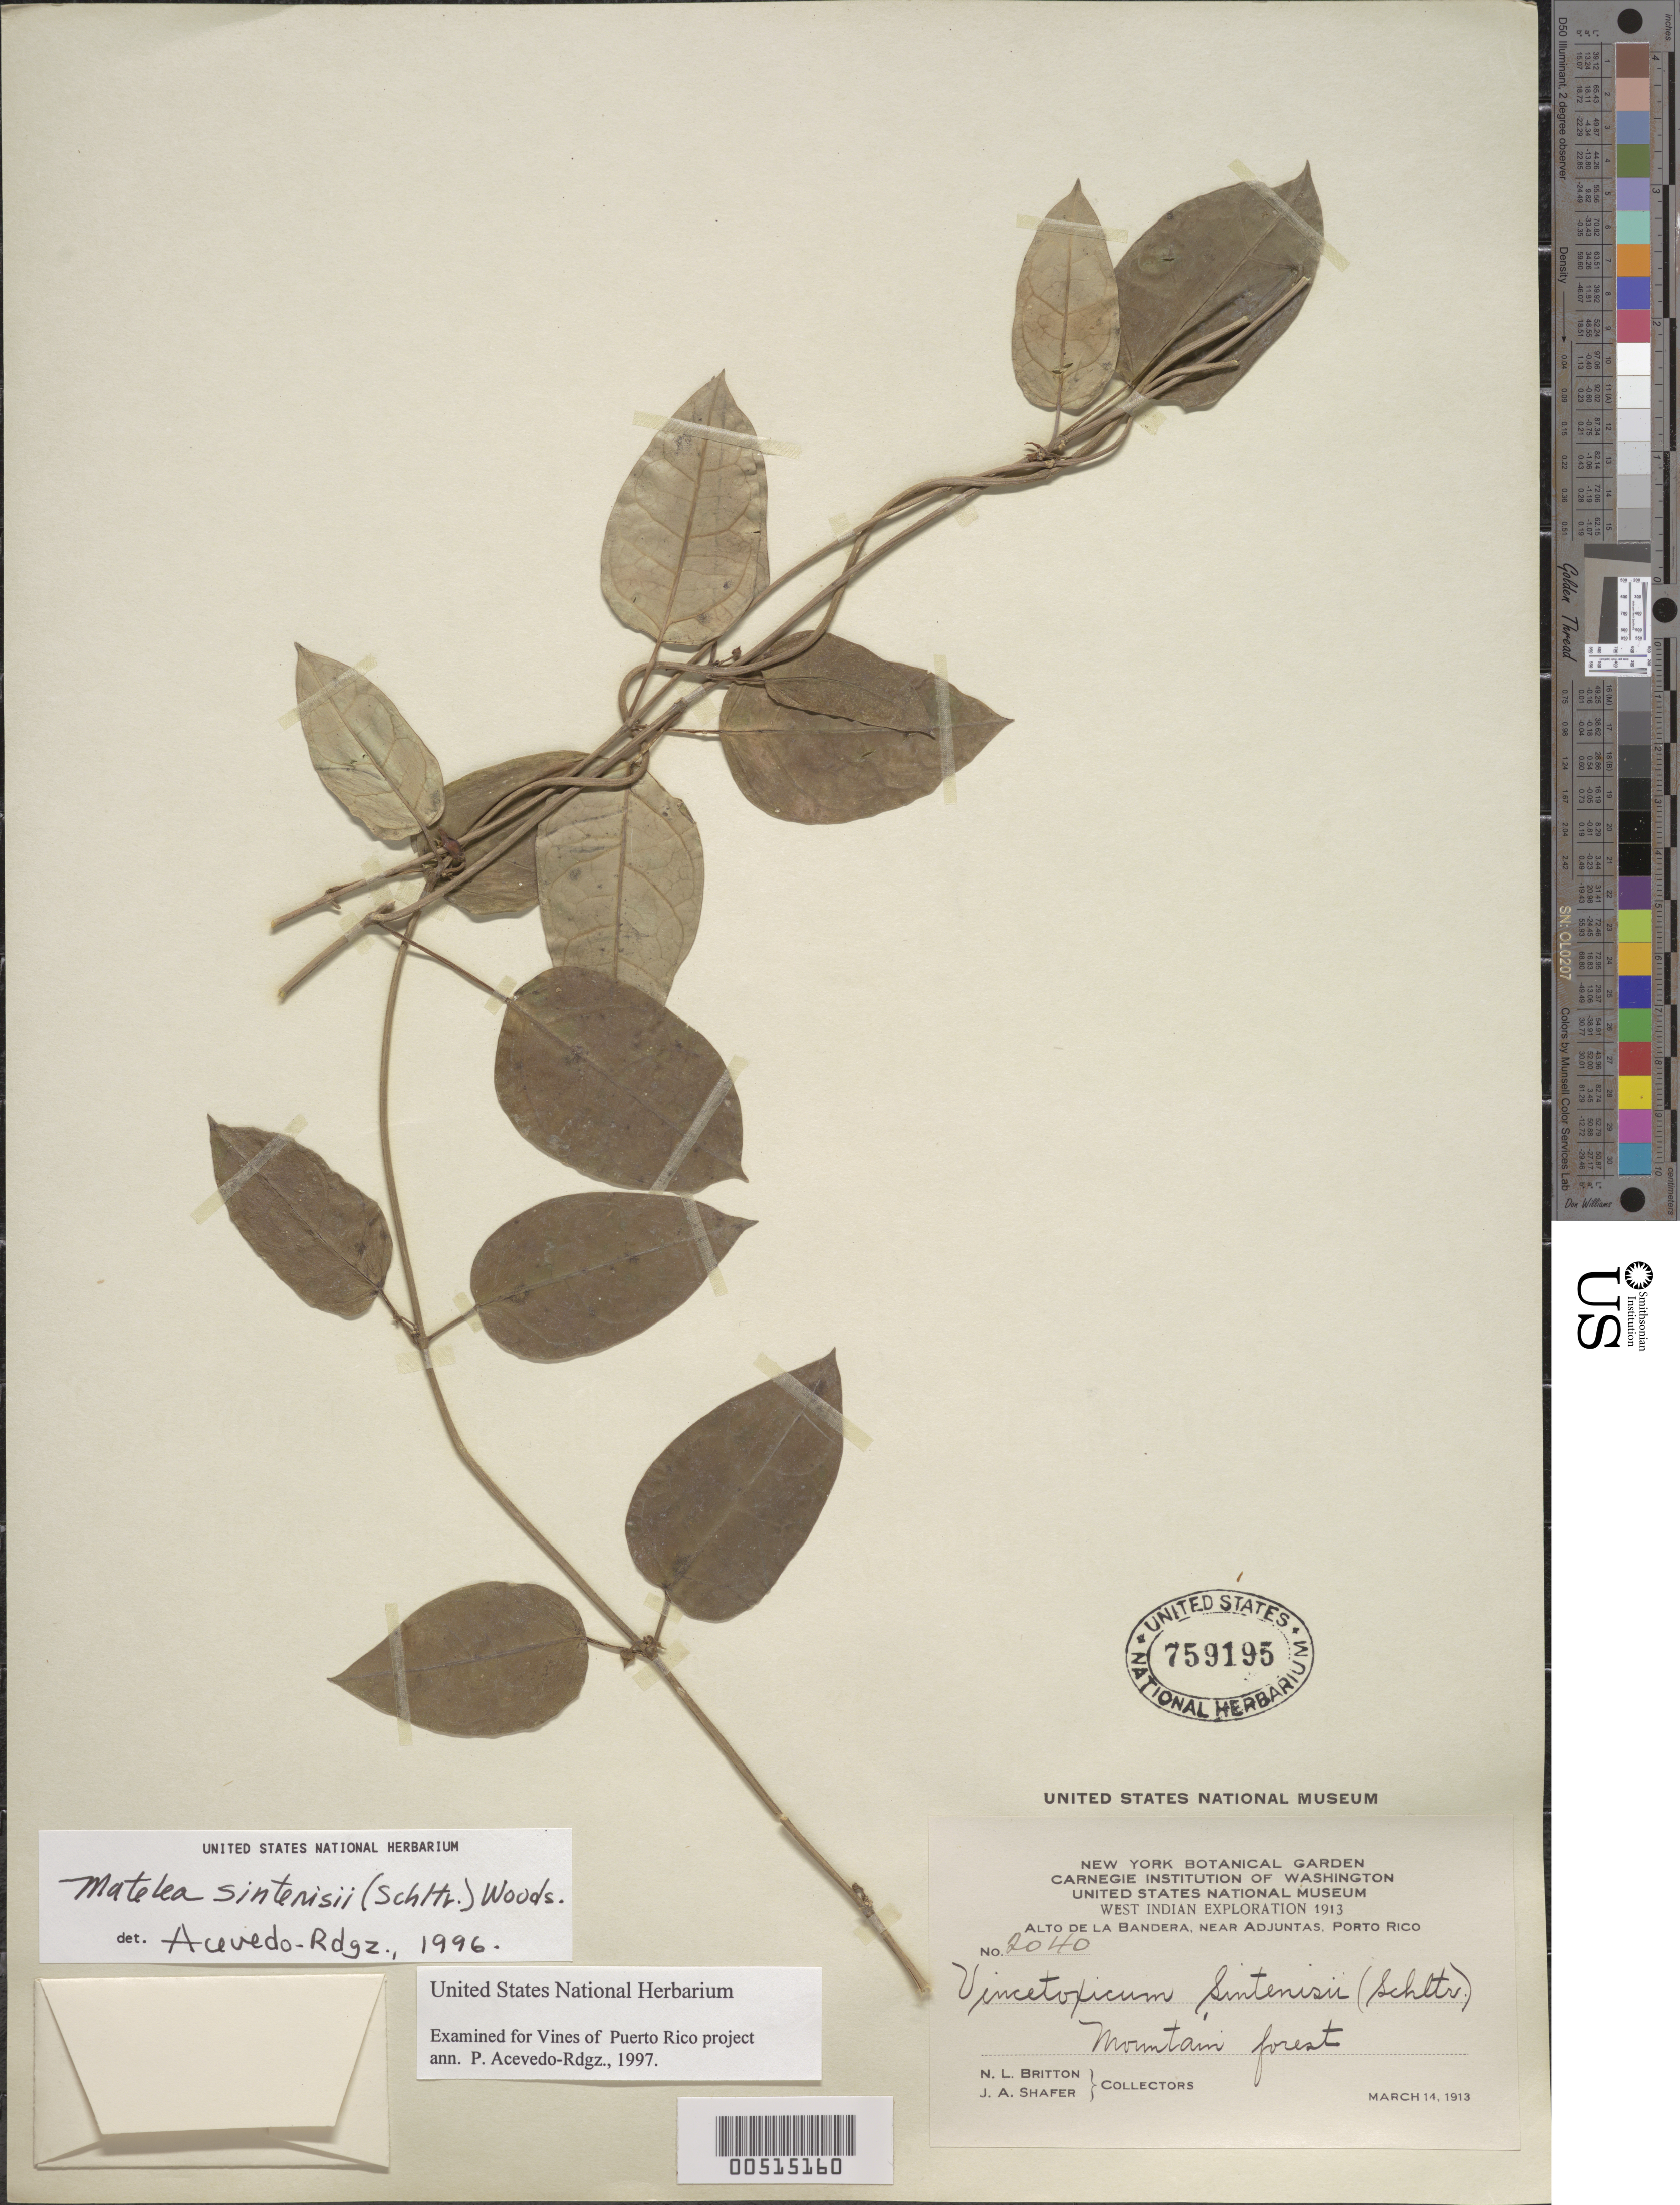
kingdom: Plantae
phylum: Tracheophyta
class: Magnoliopsida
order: Gentianales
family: Apocynaceae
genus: Matelea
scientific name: Matelea sintenisii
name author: (Schltr.) Woodson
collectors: N. Britton & J. A. Shafer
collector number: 2040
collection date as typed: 14 Mar 1913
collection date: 1913-03-14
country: Puerto Rico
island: Greater Antilles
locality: Alto de la Bandera, near Adjuntas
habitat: Mountain forest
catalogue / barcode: US 759195